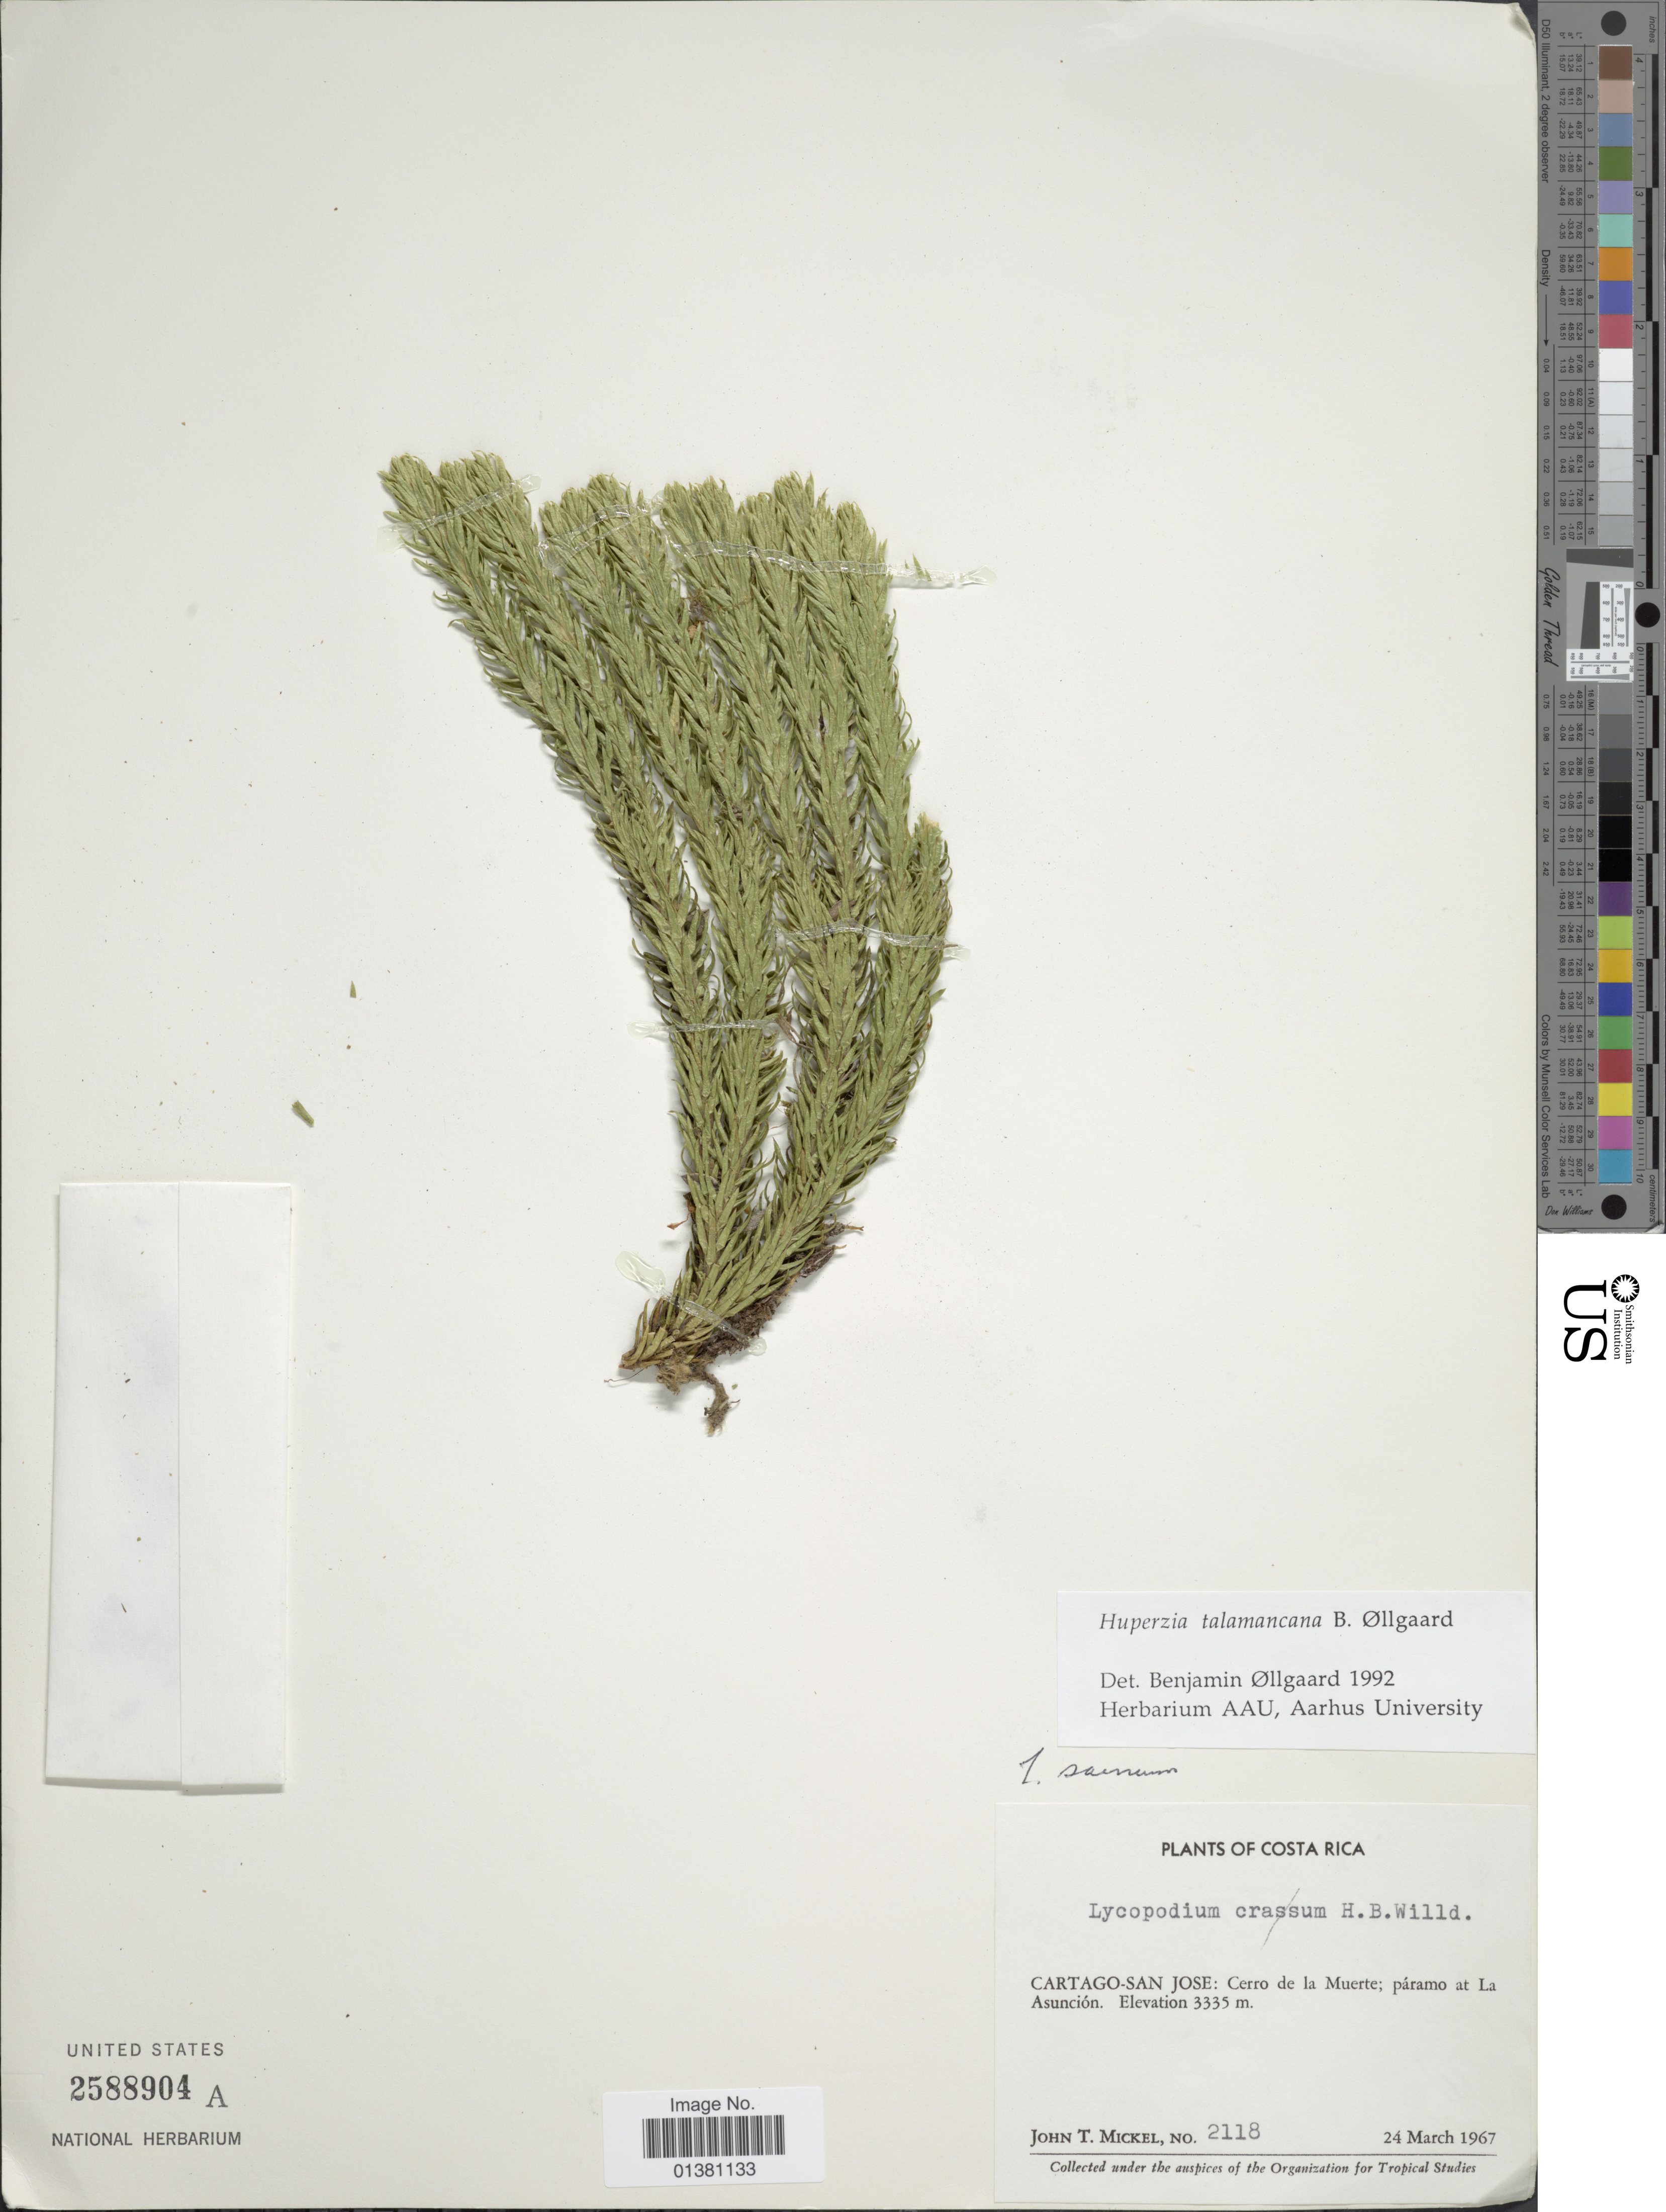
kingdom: Plantae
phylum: Tracheophyta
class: Lycopodiopsida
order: Lycopodiales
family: Lycopodiaceae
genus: Phlegmariurus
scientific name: Phlegmariurus talamancanus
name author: (B. Øllg.) B. Øllg.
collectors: J. T. Mickel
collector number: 2118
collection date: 1967-03-24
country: Costa Rica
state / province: Cartago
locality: San Jose: Cerro de la Muerte; páramo ar La Asunción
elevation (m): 3335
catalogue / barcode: US 2588904A